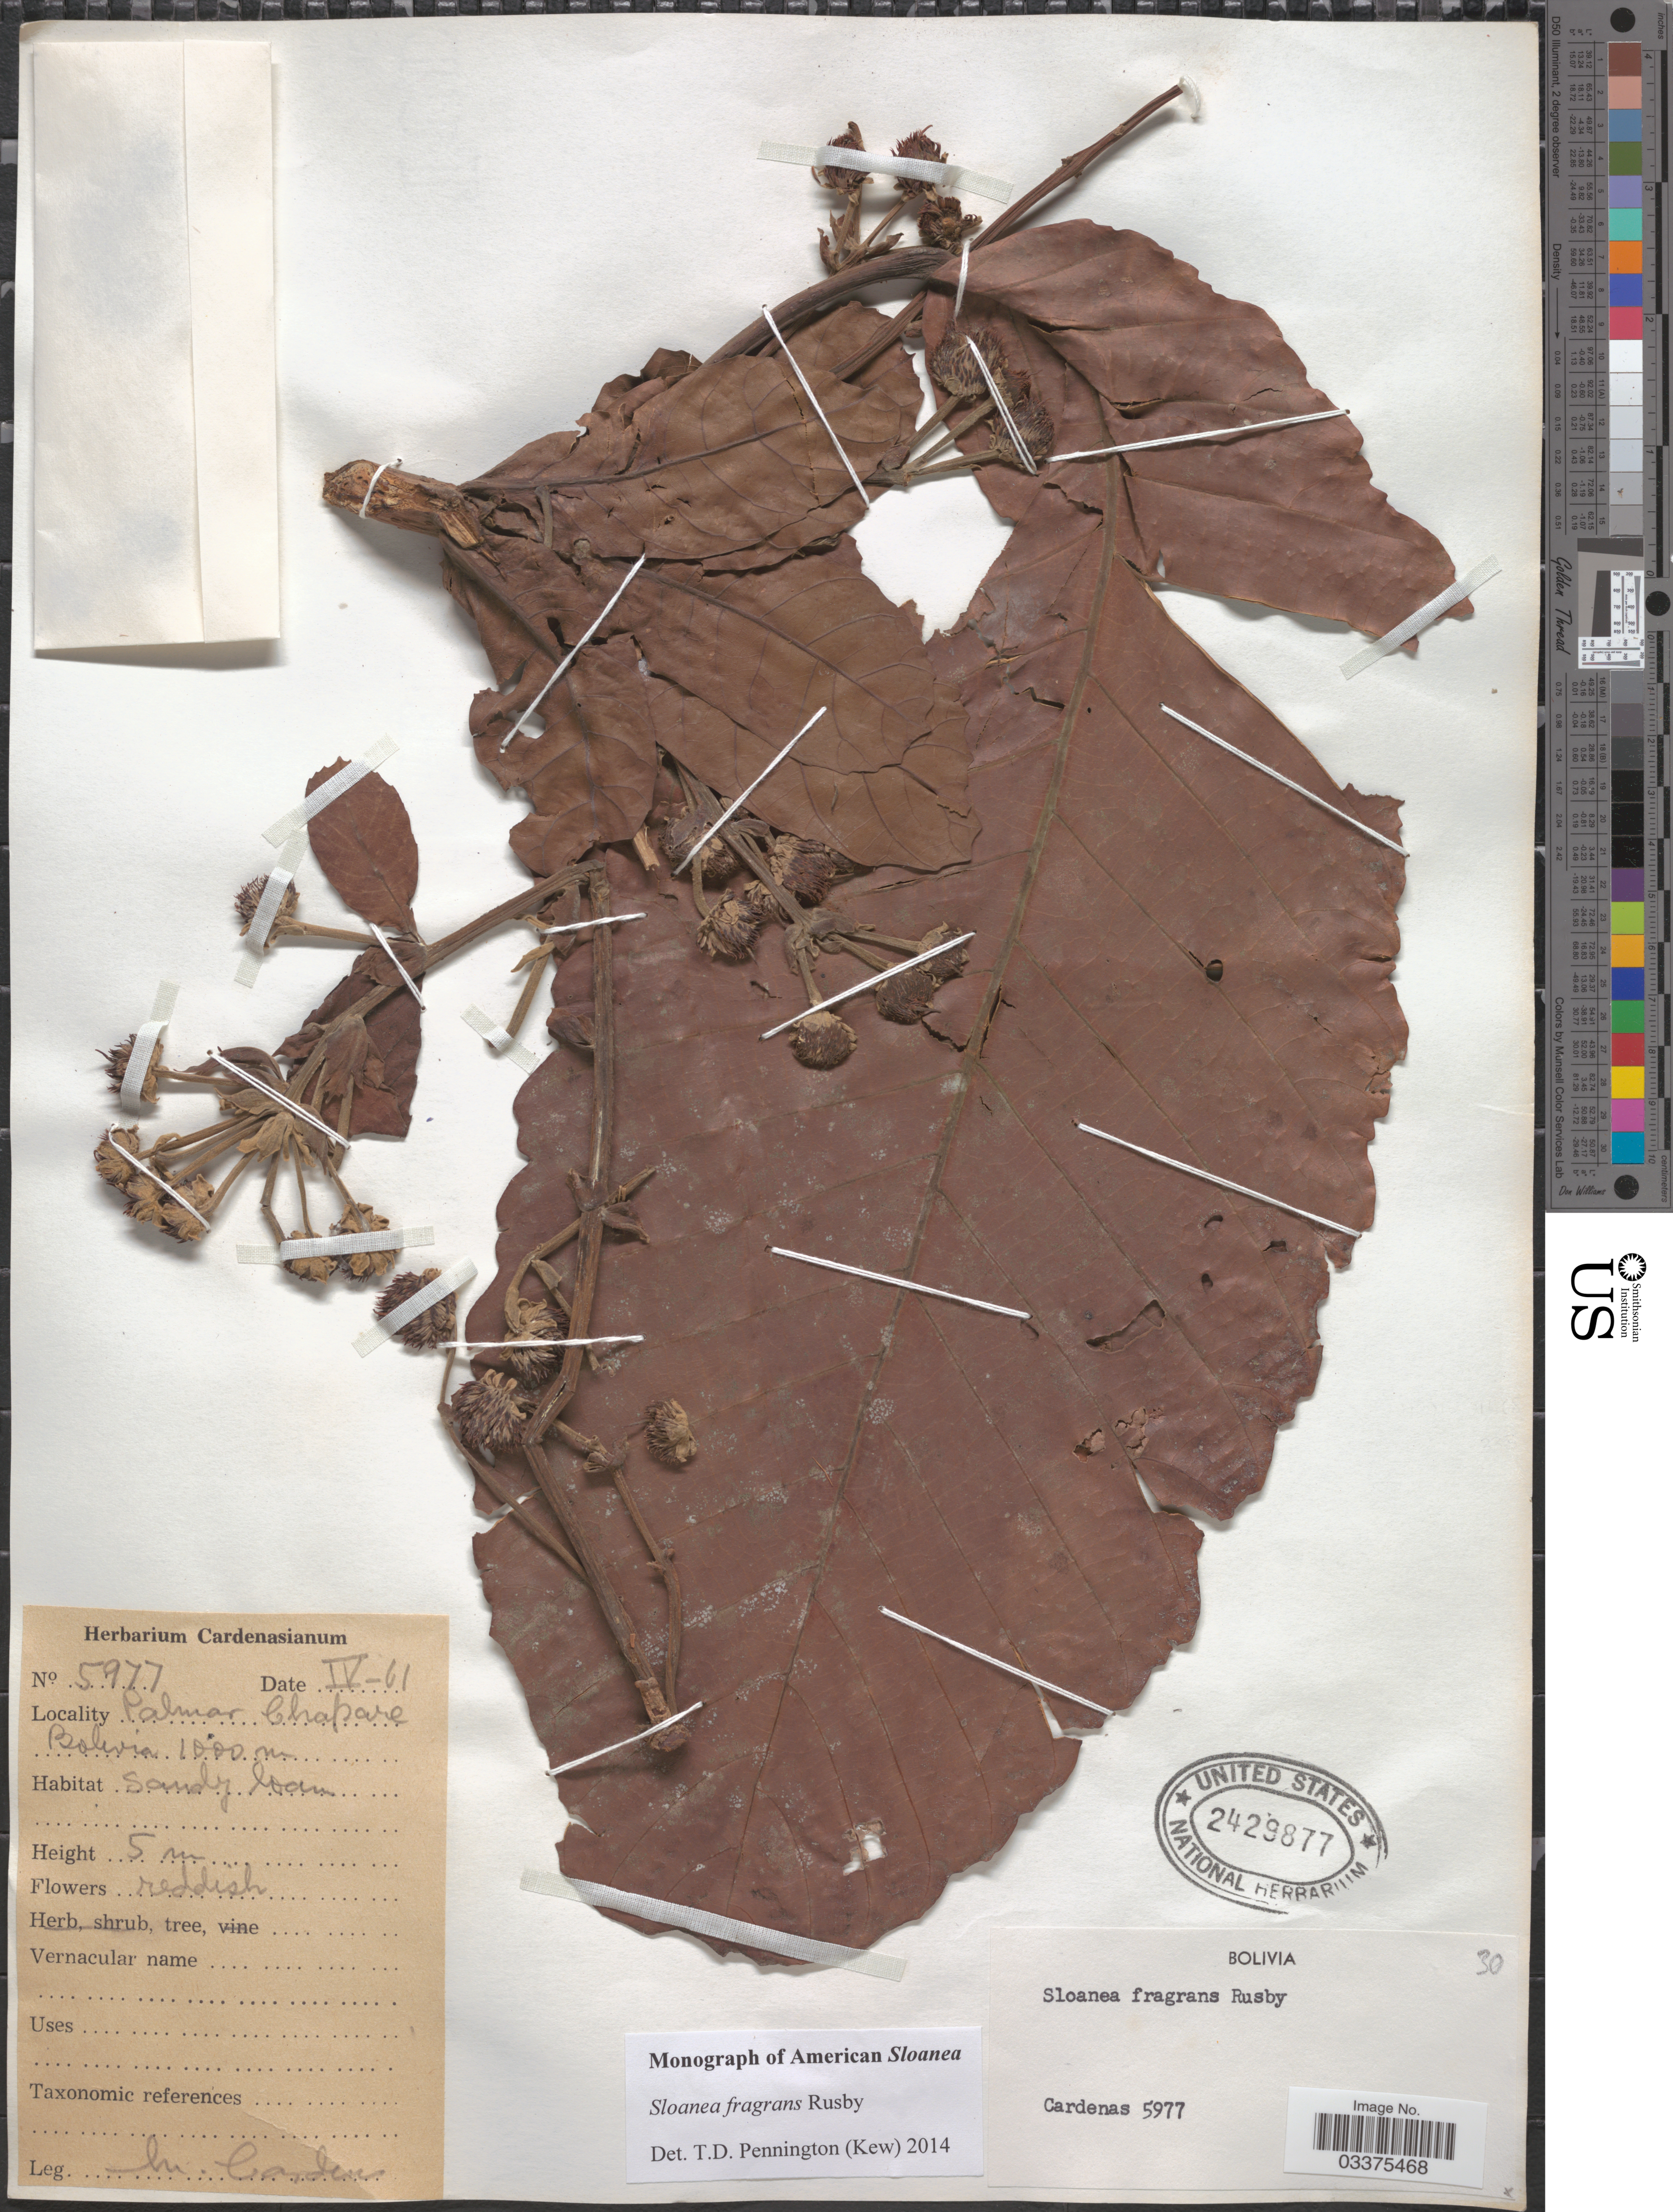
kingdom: Plantae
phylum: Tracheophyta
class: Magnoliopsida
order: Oxalidales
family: Elaeocarpaceae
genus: Sloanea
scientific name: Sloanea fragrans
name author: Rusby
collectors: M. Cárdenas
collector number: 5977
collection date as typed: Transcribed d/m/y: /4/61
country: Bolivia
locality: Palmar Chapare.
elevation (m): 1000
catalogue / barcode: US 2429877